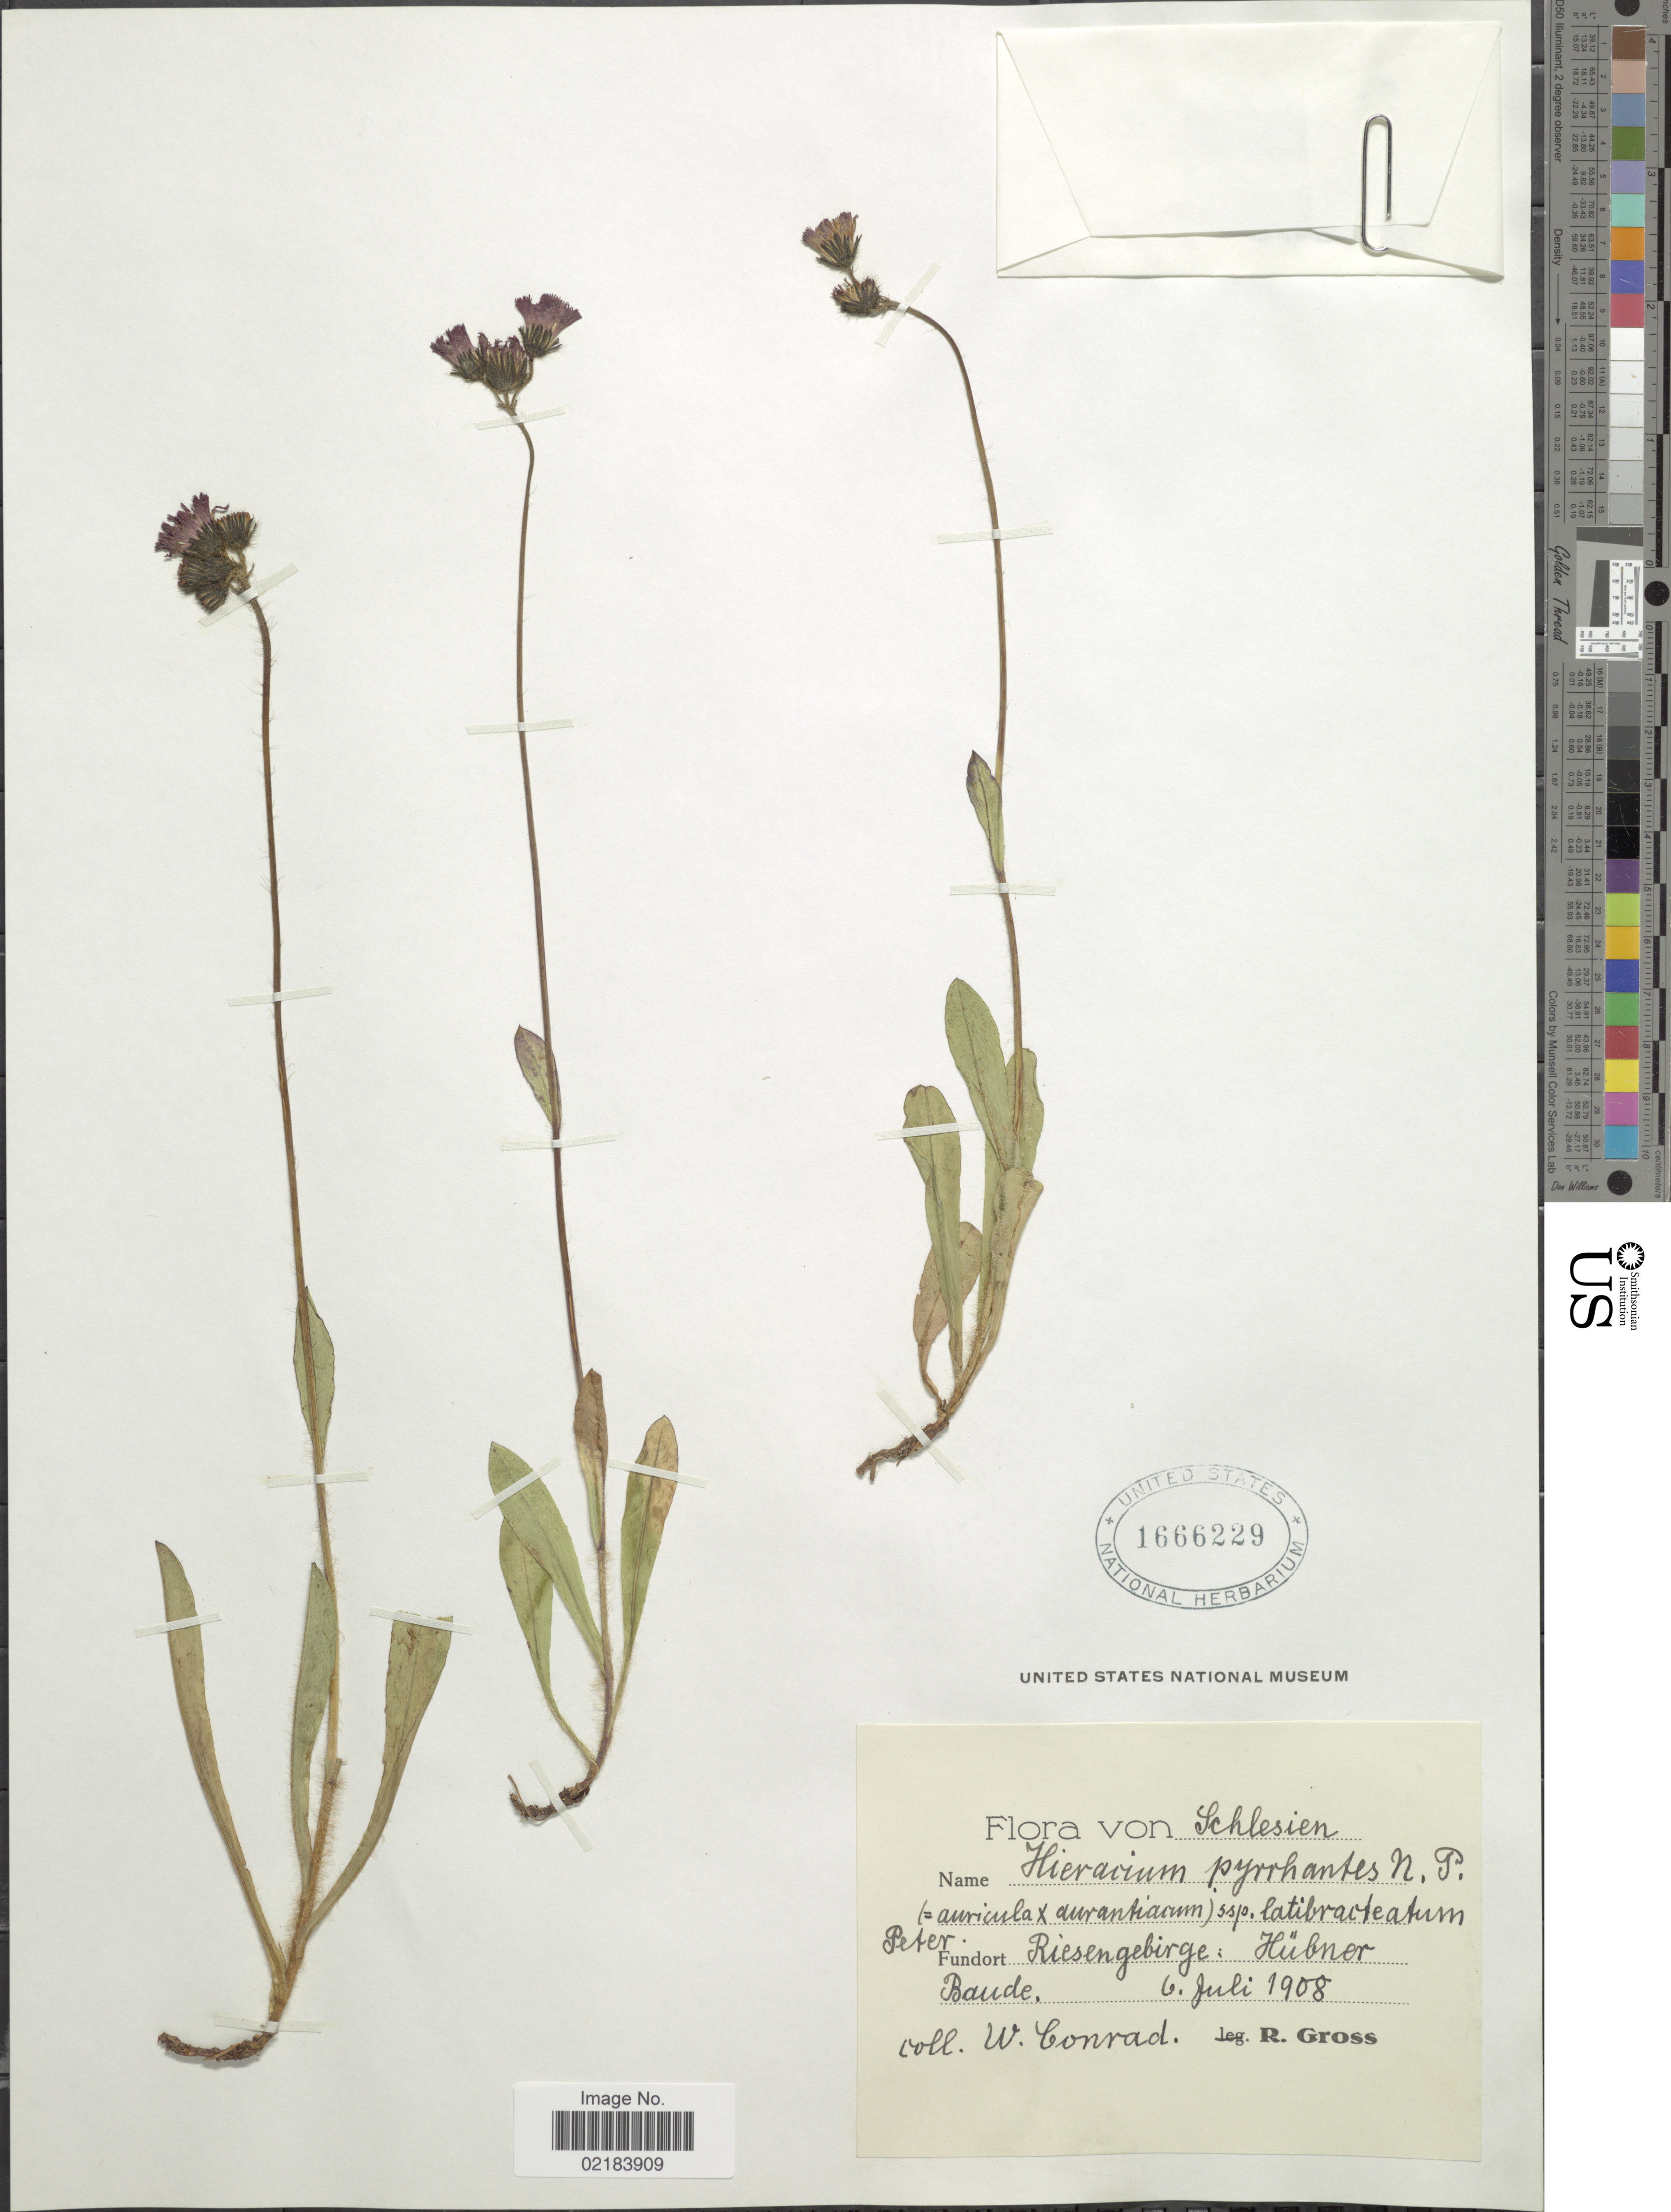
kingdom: Plantae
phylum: Tracheophyta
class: Magnoliopsida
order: Asterales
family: Asteraceae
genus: Hieracium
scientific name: Hieracium pyrrhanthes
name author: Näg. & Peter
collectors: W. Conrad & R. Gross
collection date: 1908-07-06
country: Germany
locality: Schlesien. Riesnegebirge : Hubner Baude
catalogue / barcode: US 1666229